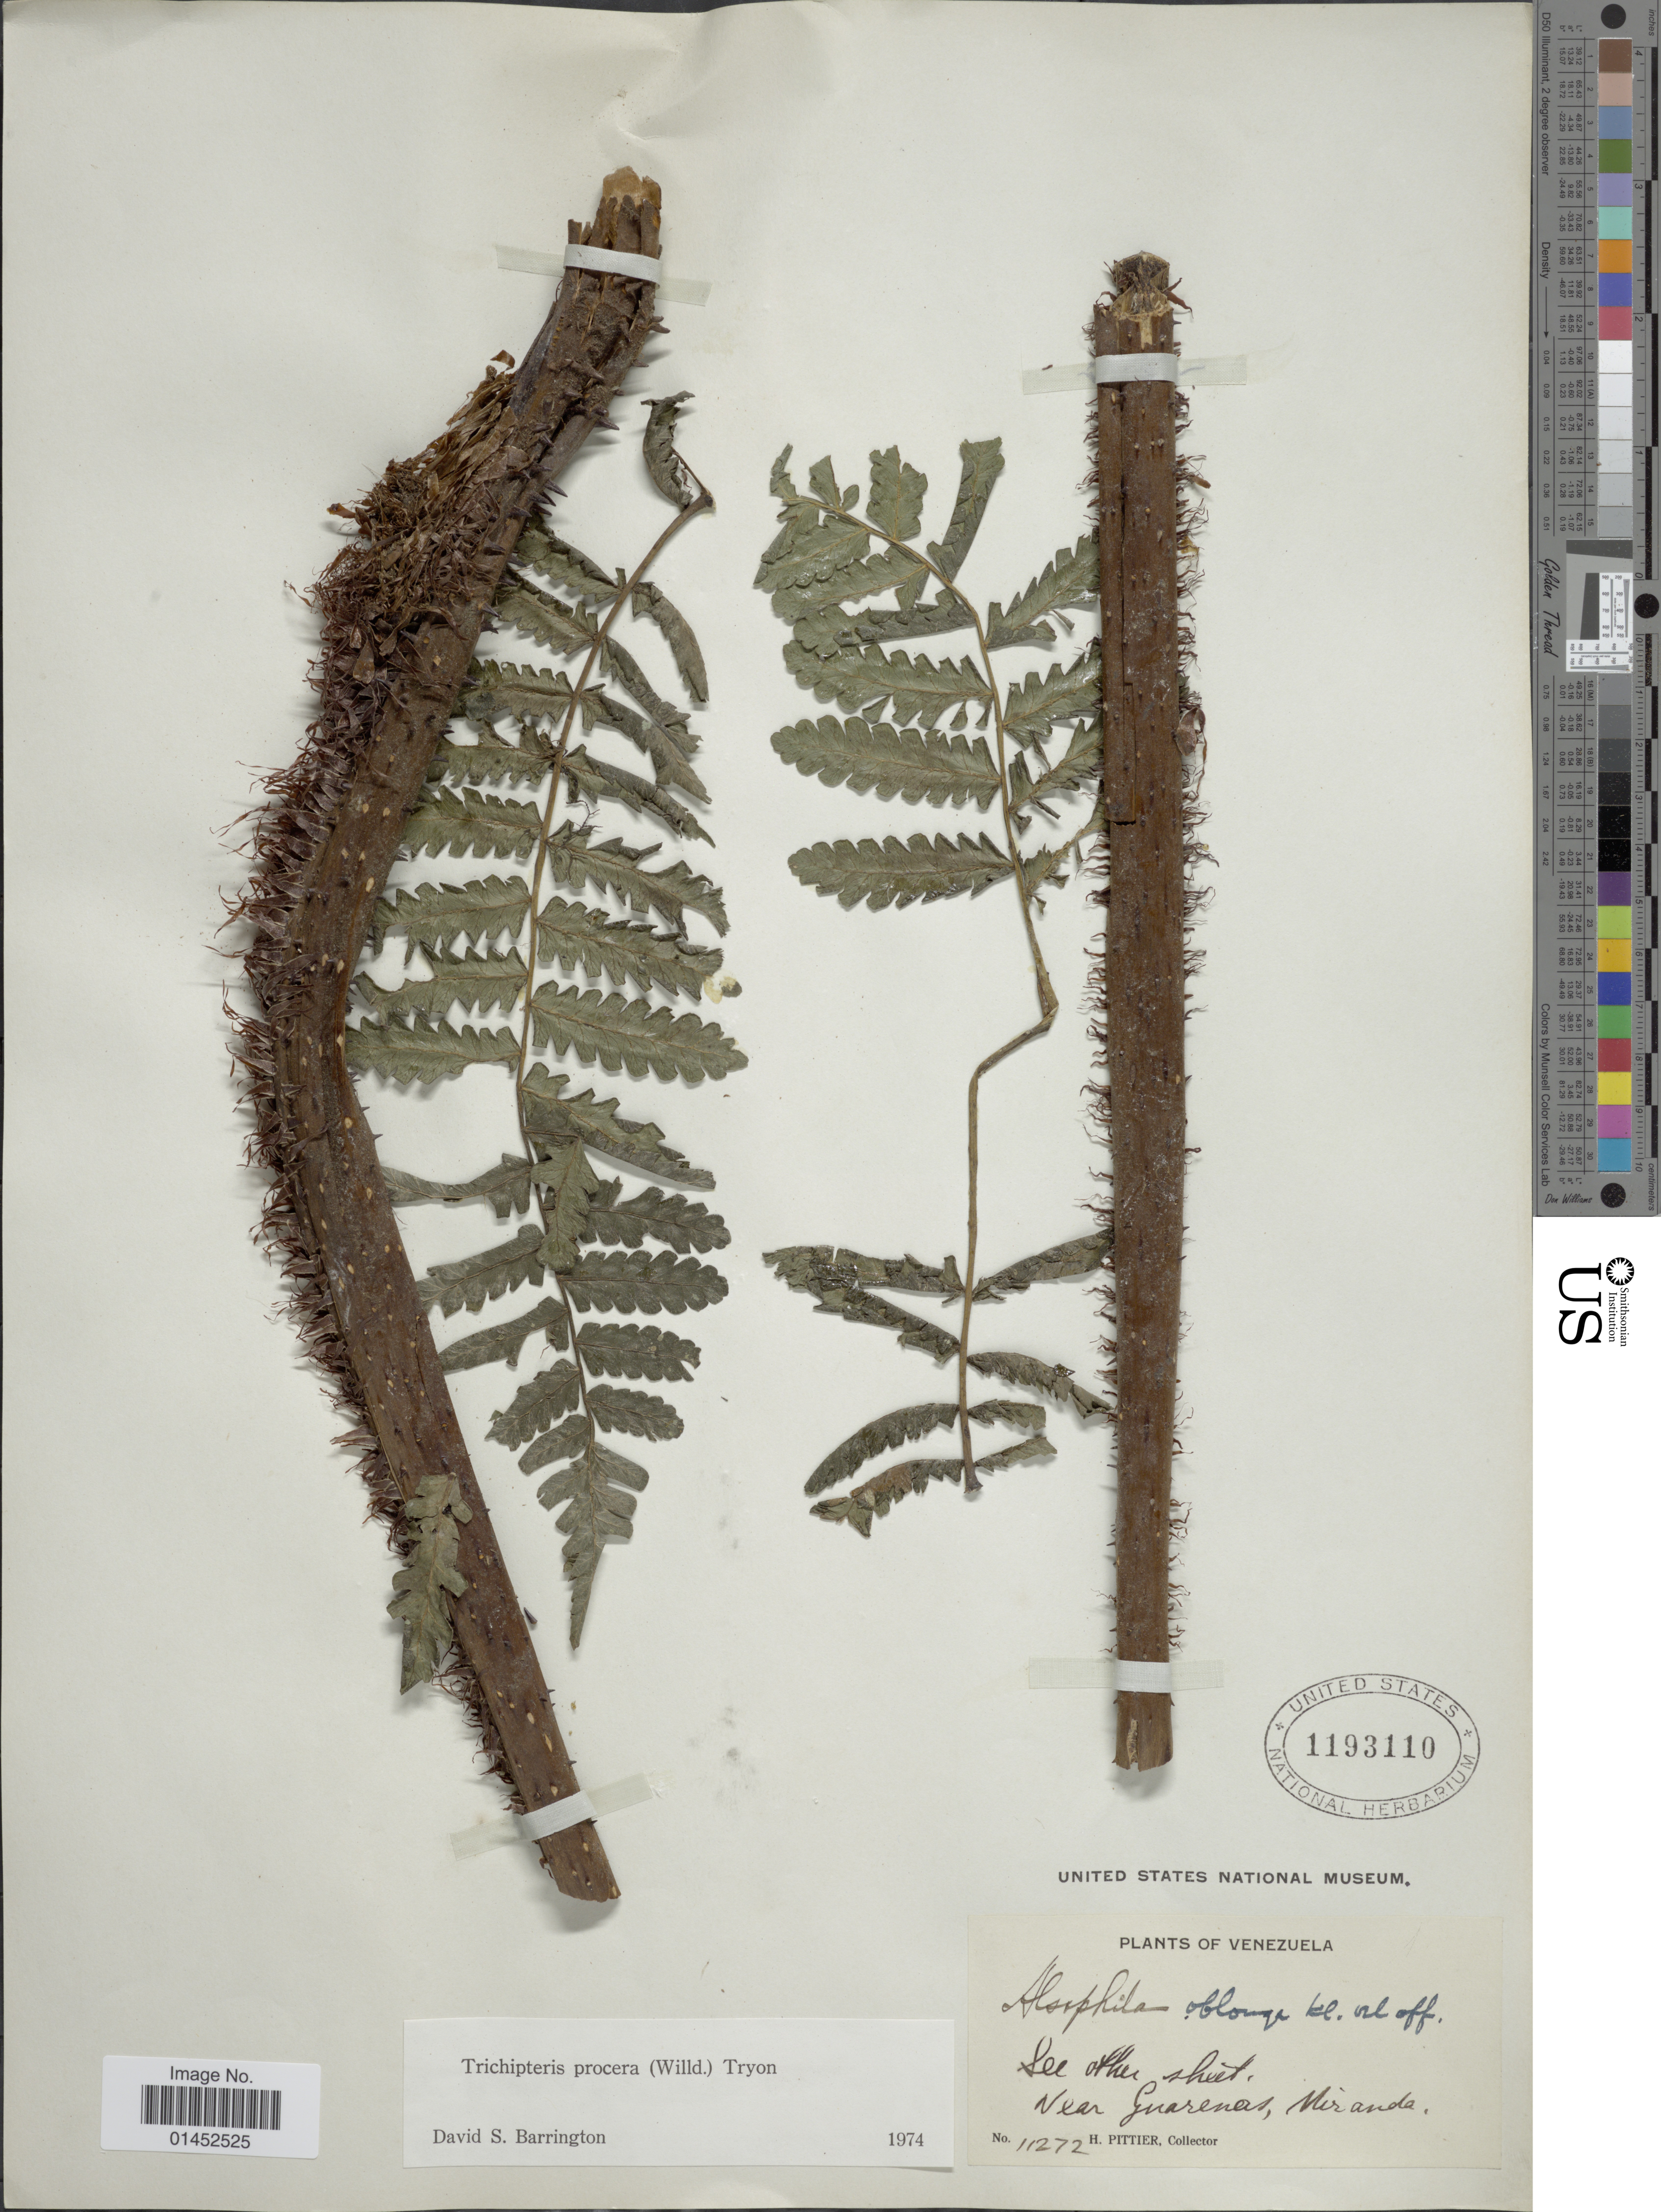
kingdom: Plantae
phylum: Tracheophyta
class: Polypodiopsida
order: Cyatheales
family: Cyatheaceae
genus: Cyathea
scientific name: Cyathea pungens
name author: (Willd.) Domin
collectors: H. F. Pittier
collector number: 11272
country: Venezuela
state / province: Miranda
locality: Near Guarenas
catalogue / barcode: US 1193110